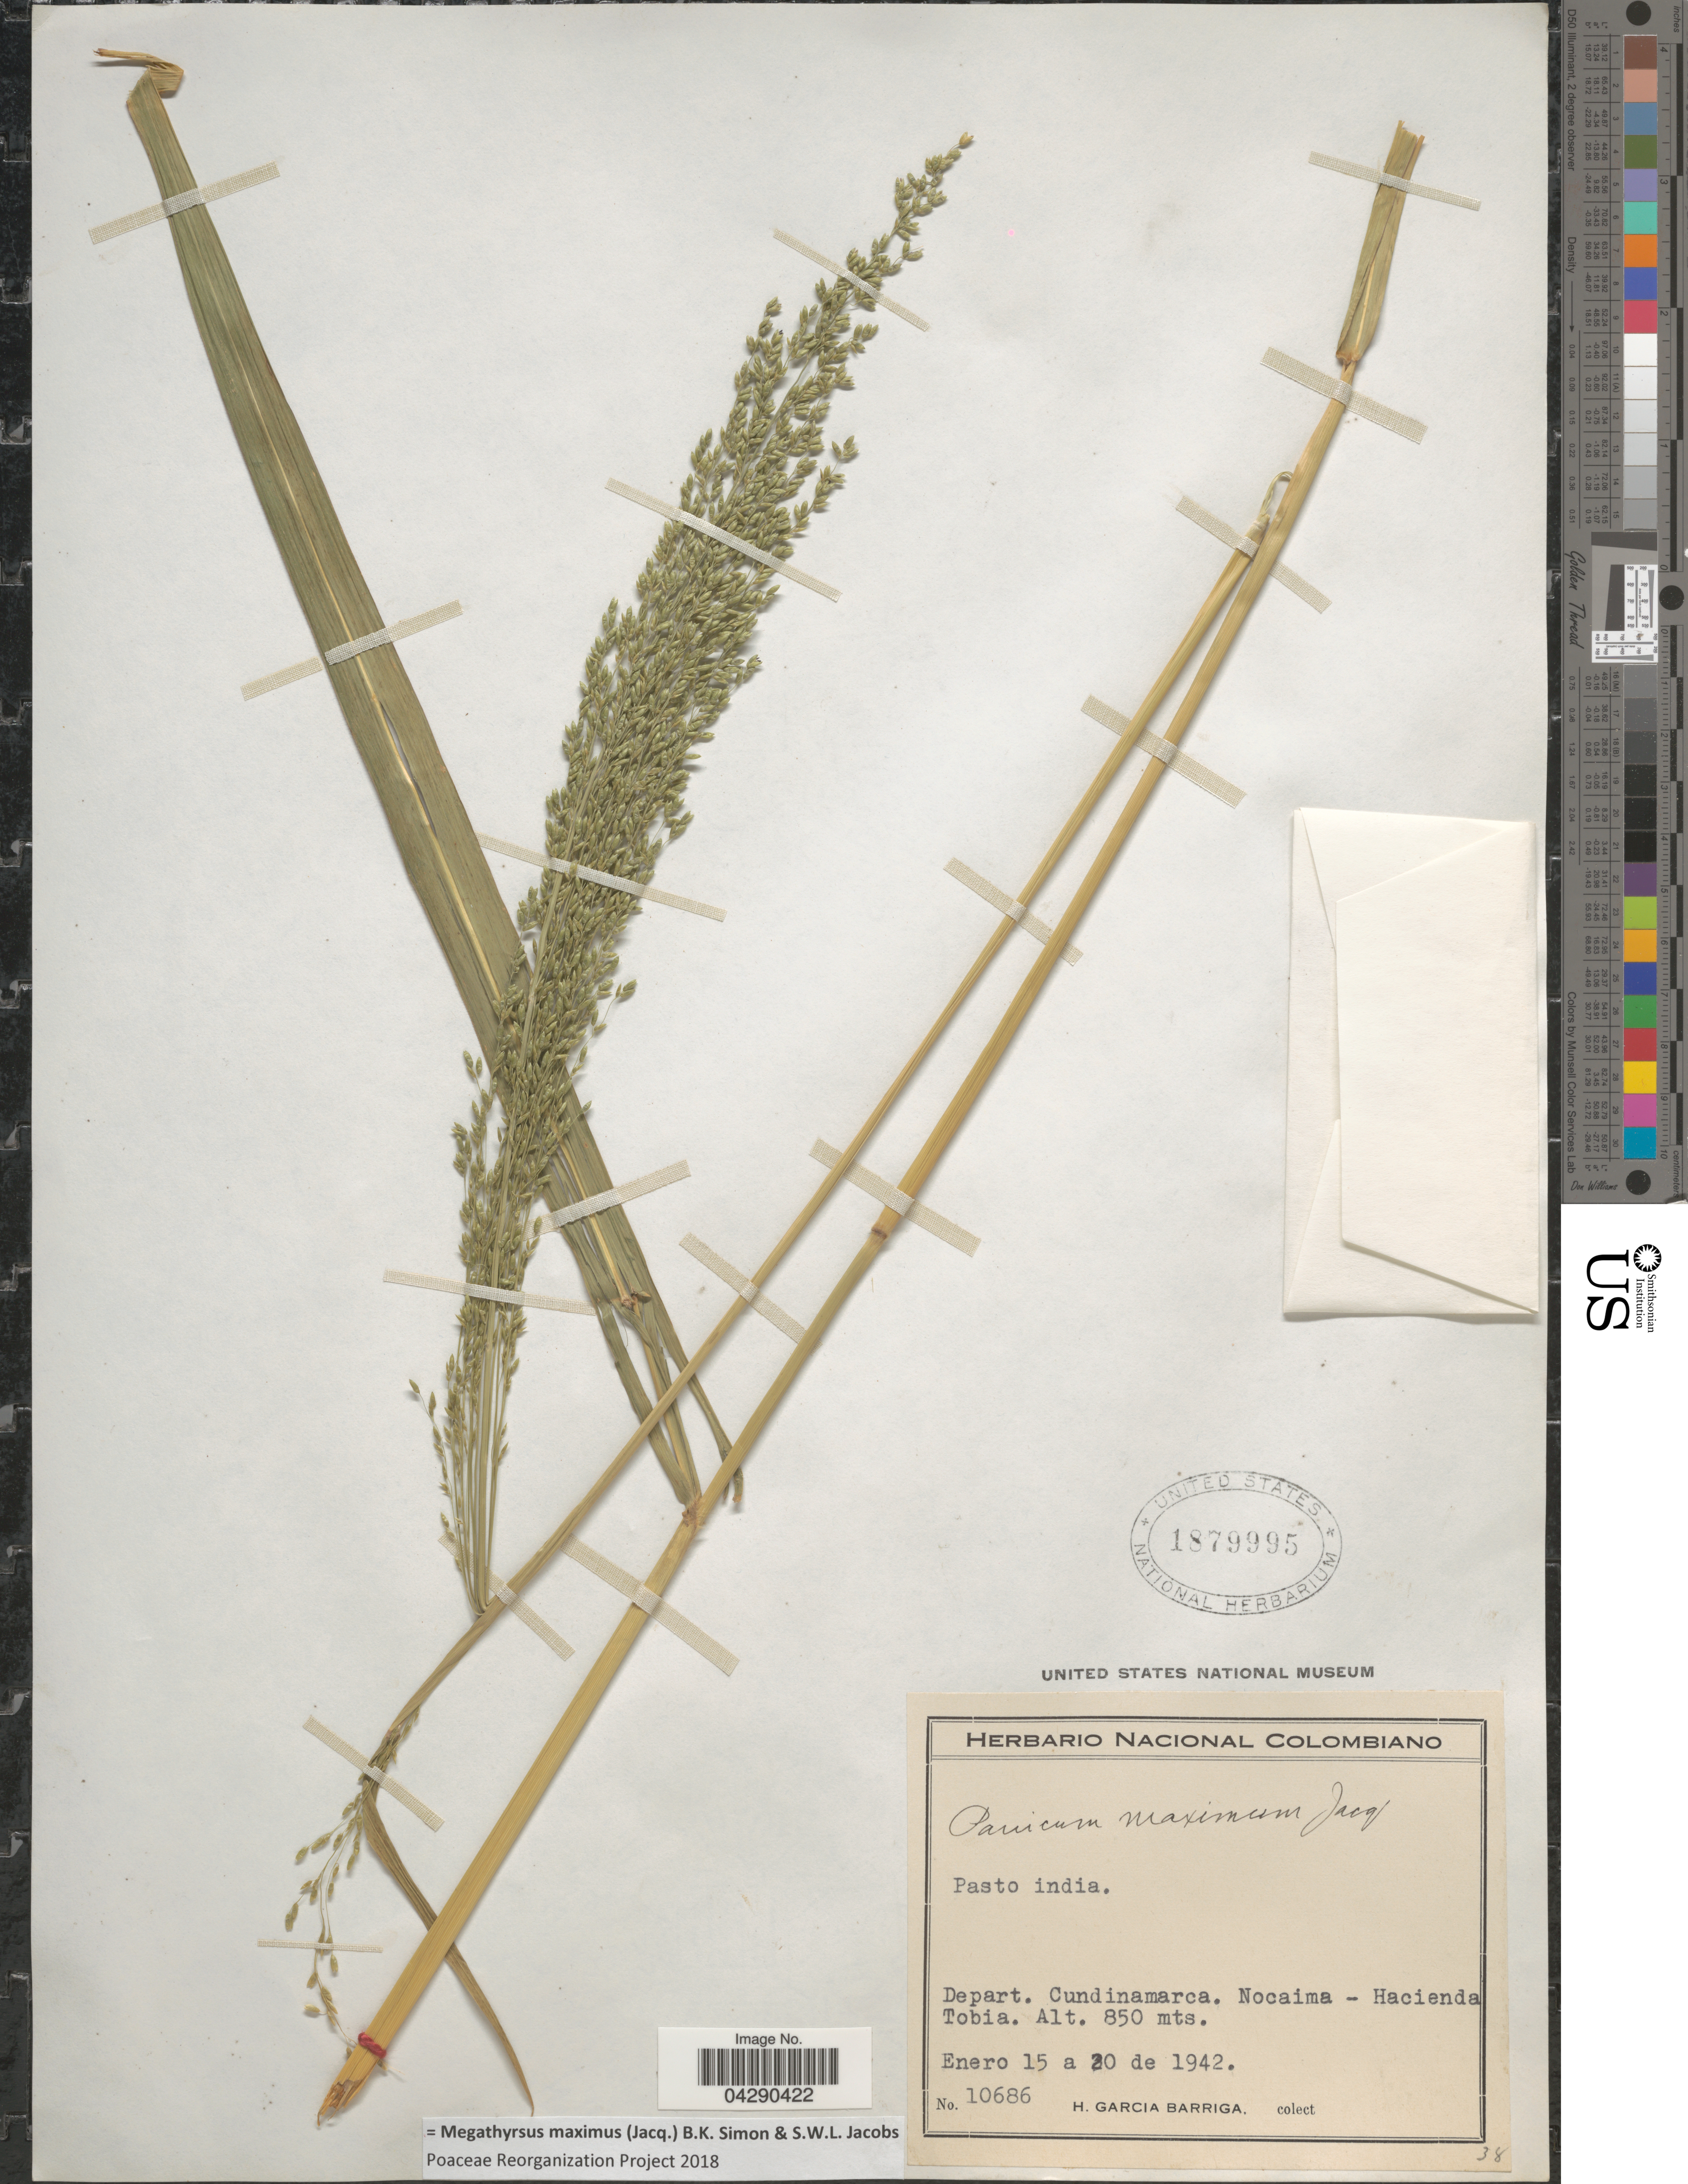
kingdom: Plantae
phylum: Tracheophyta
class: Liliopsida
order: Poales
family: Poaceae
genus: Megathyrsus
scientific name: Megathyrsus maximus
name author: (Jacq.) B.K. Simon & S.W.L. Jacobs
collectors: H. García Barriga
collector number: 10686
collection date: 1942-01-15/1942-01-20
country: Colombia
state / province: Cundinamarca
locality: Depart. Cundinamarca. Nocaima - Hacienda Tobia.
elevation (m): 850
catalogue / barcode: US 1879995